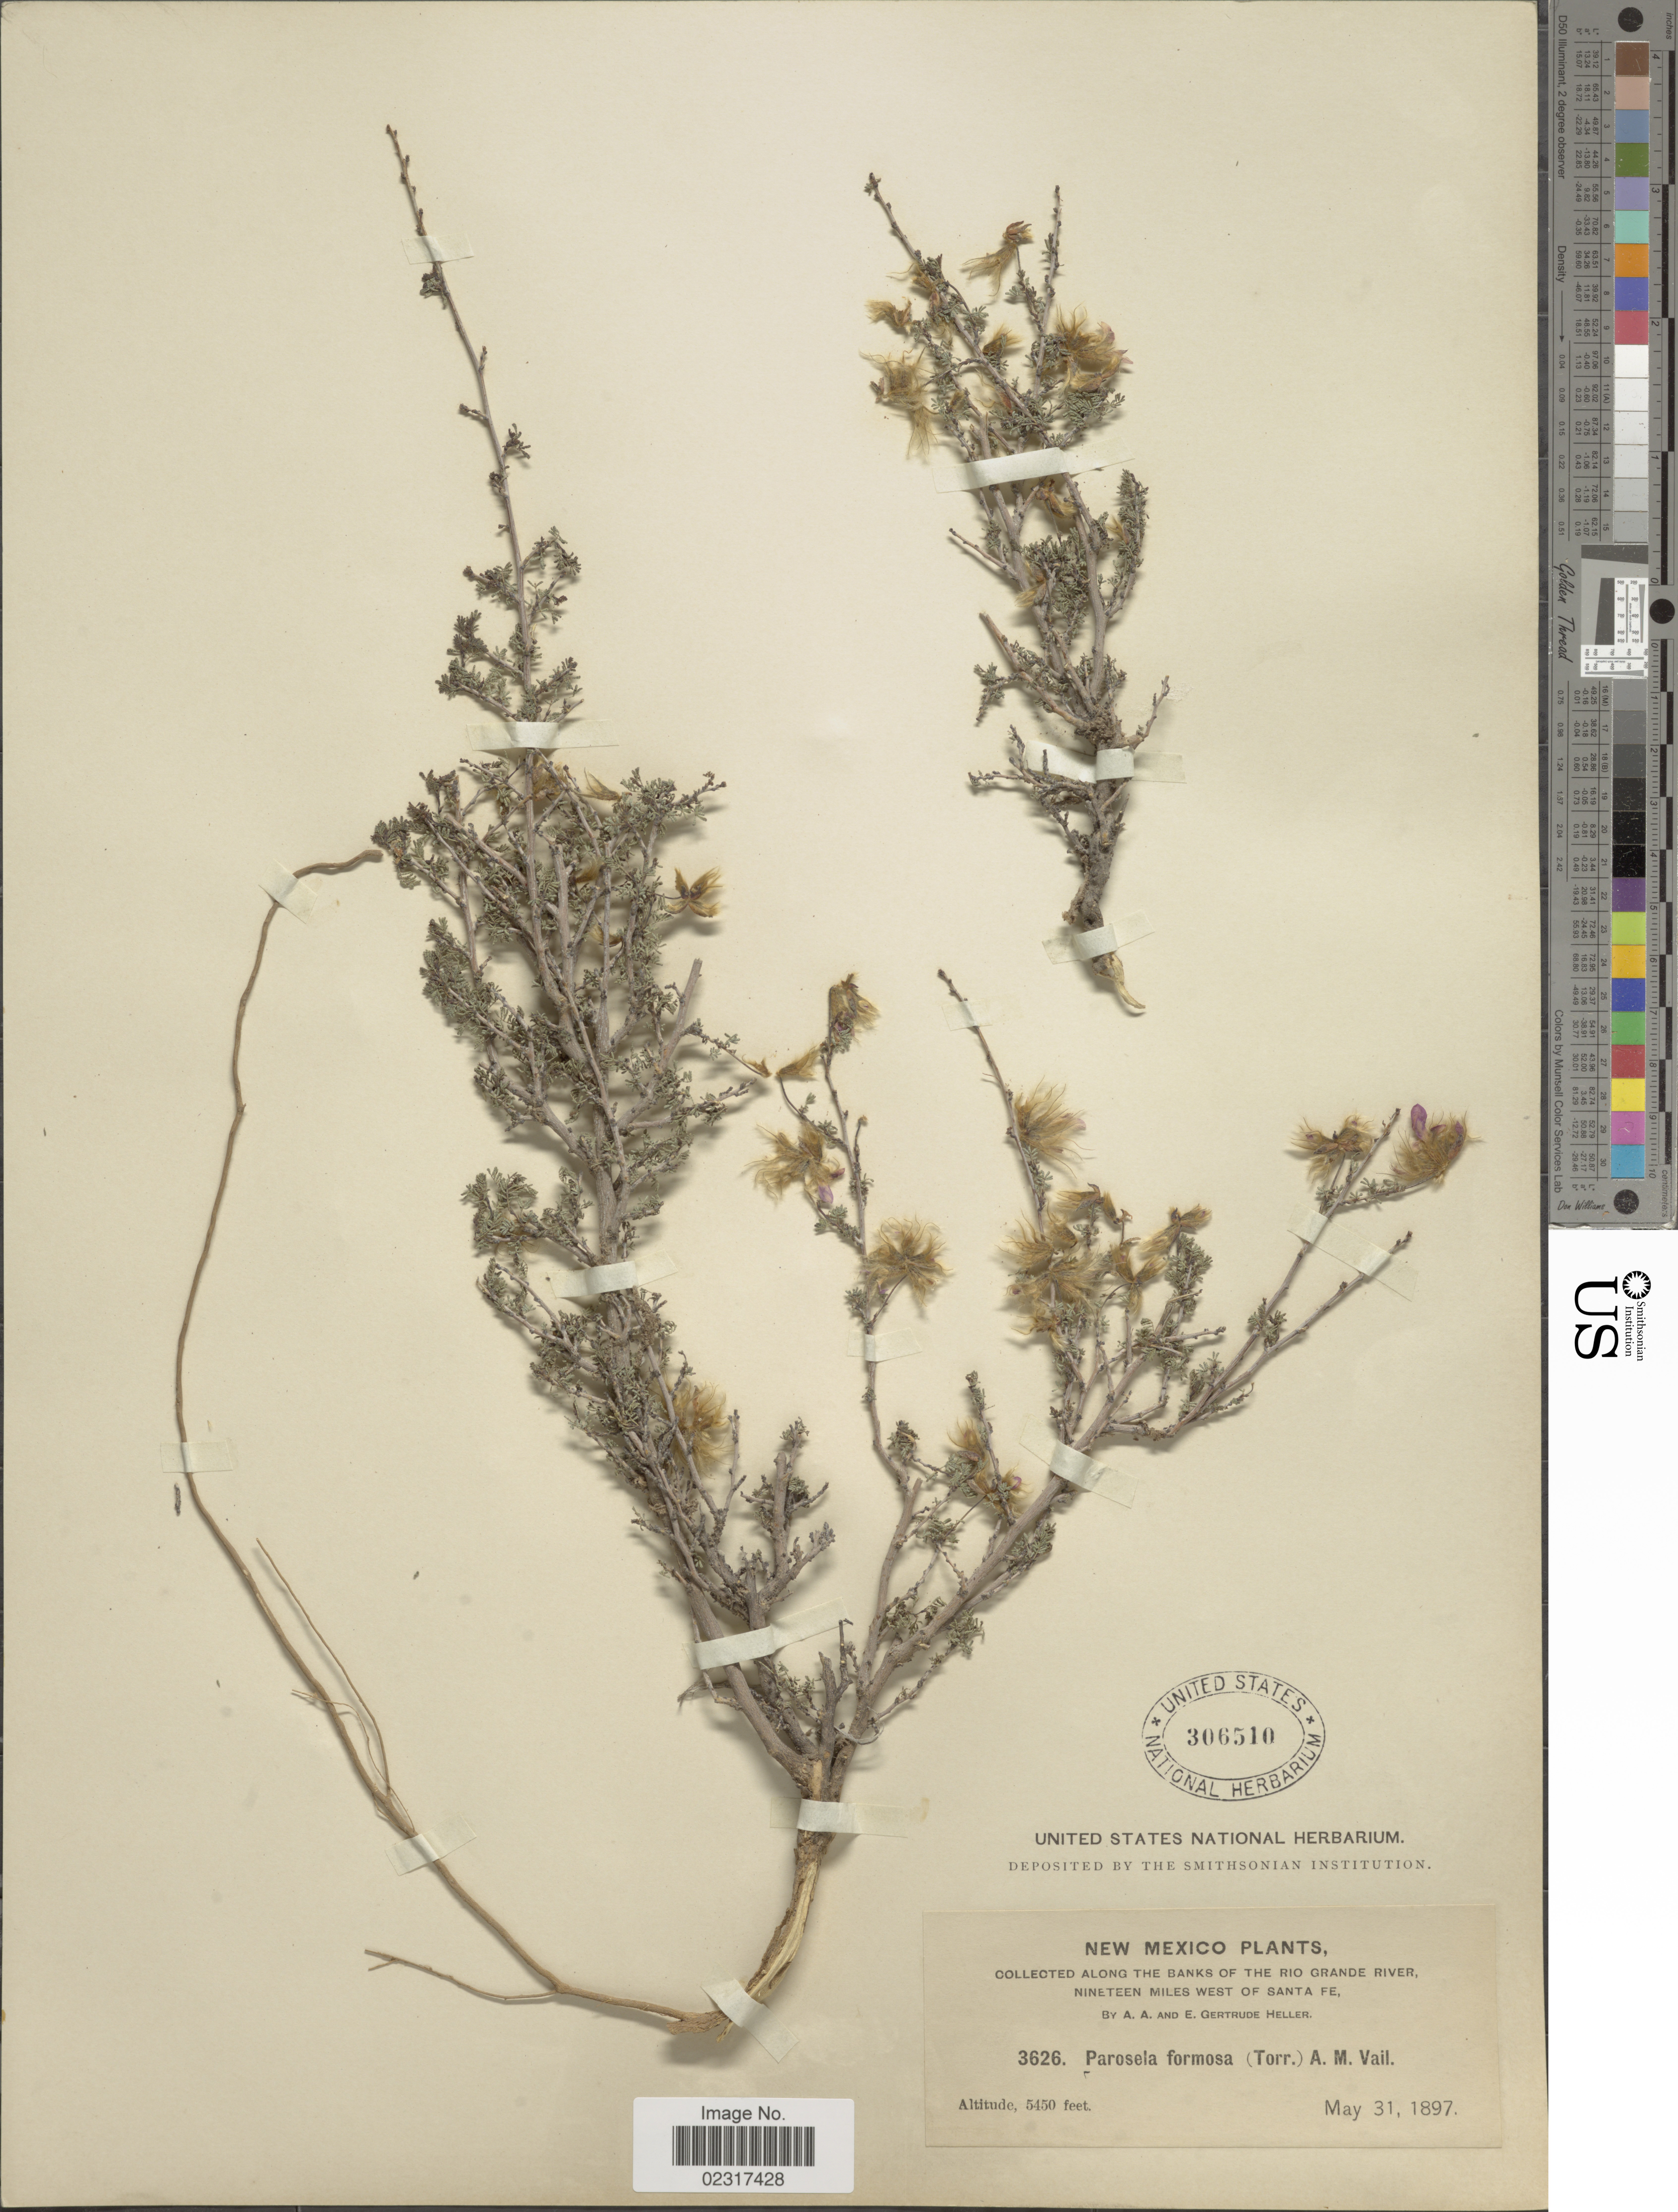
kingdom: Plantae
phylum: Tracheophyta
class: Magnoliopsida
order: Fabales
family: Fabaceae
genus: Dalea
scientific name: Dalea formosa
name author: Torr.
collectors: E. Gertrude Heller & A. A. Heller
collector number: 3626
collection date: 1897-05-31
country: United States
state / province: New Mexico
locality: Along the banks of the Rio Grande River, Nineteen miles west of Santa Fe.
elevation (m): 1661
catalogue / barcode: US 306510